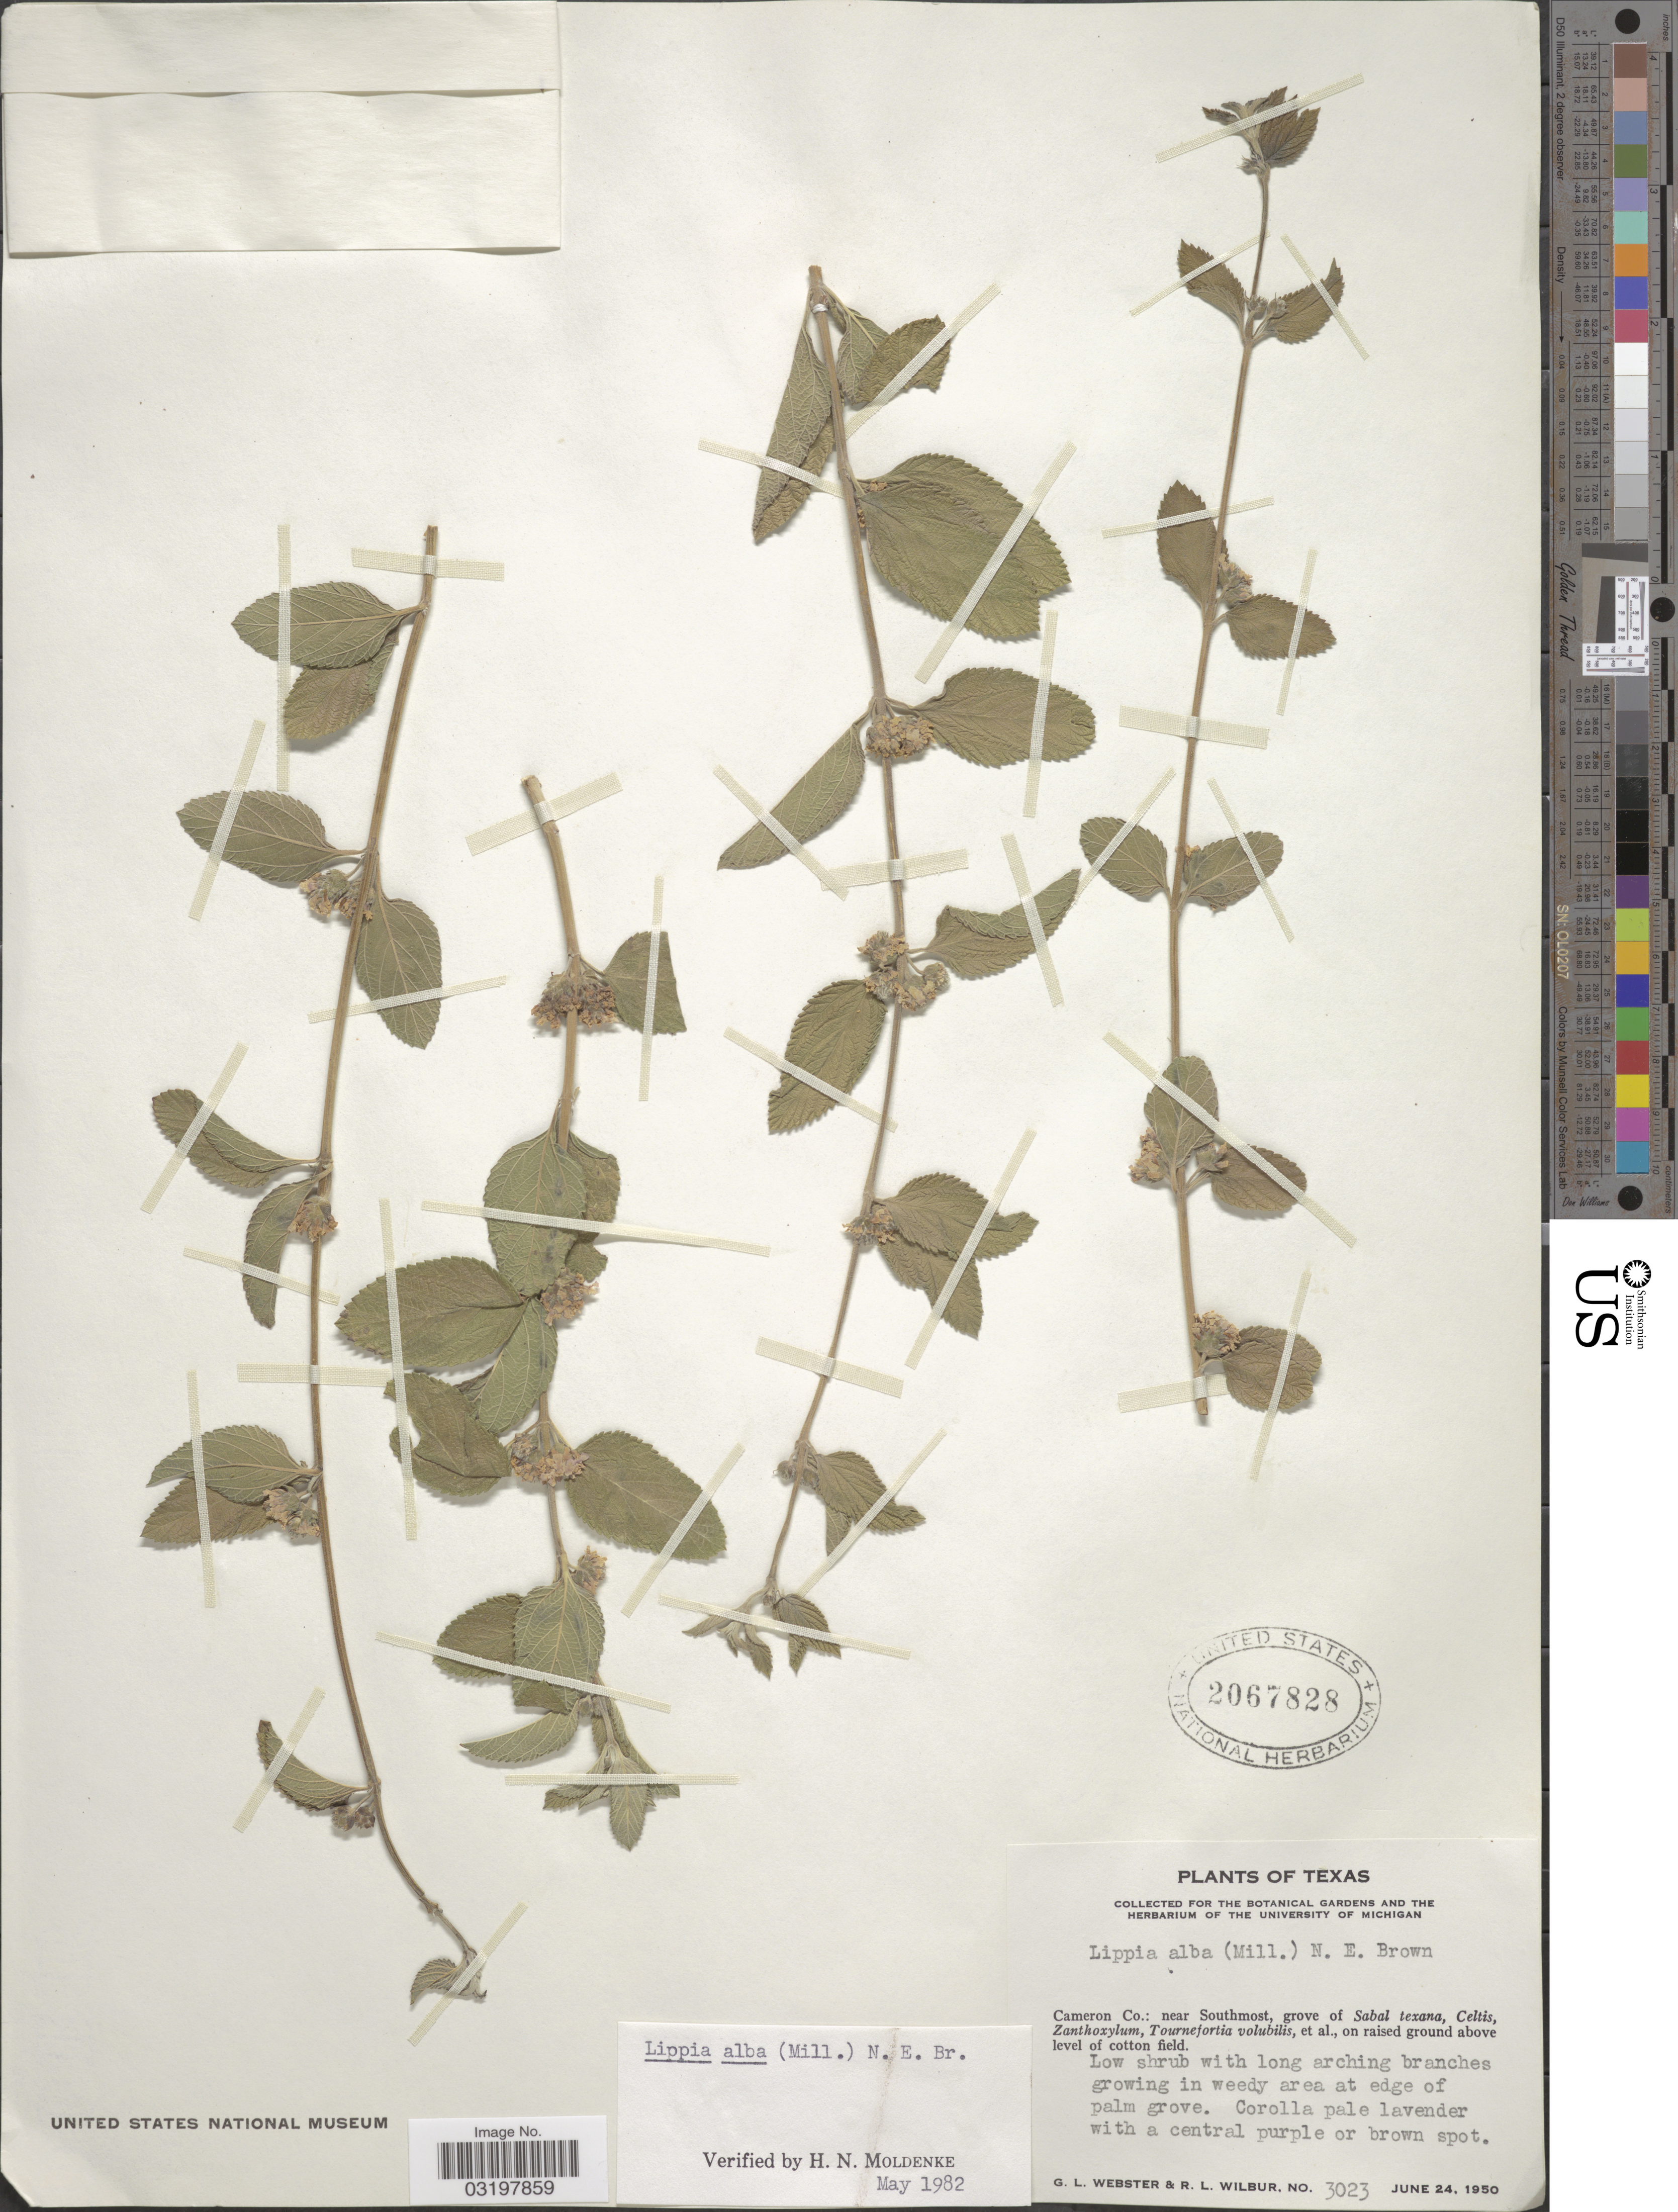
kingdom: Plantae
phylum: Tracheophyta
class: Magnoliopsida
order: Lamiales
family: Verbenaceae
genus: Lippia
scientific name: Lippia alba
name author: (Mill.) N.E. Br. ex Britton & P. Wilson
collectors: G. L. Webster & R. L. Wilbur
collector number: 3023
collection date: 1950-06-24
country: United States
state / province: Texas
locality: Cameron Co.: near Southmost.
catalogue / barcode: US 2067828